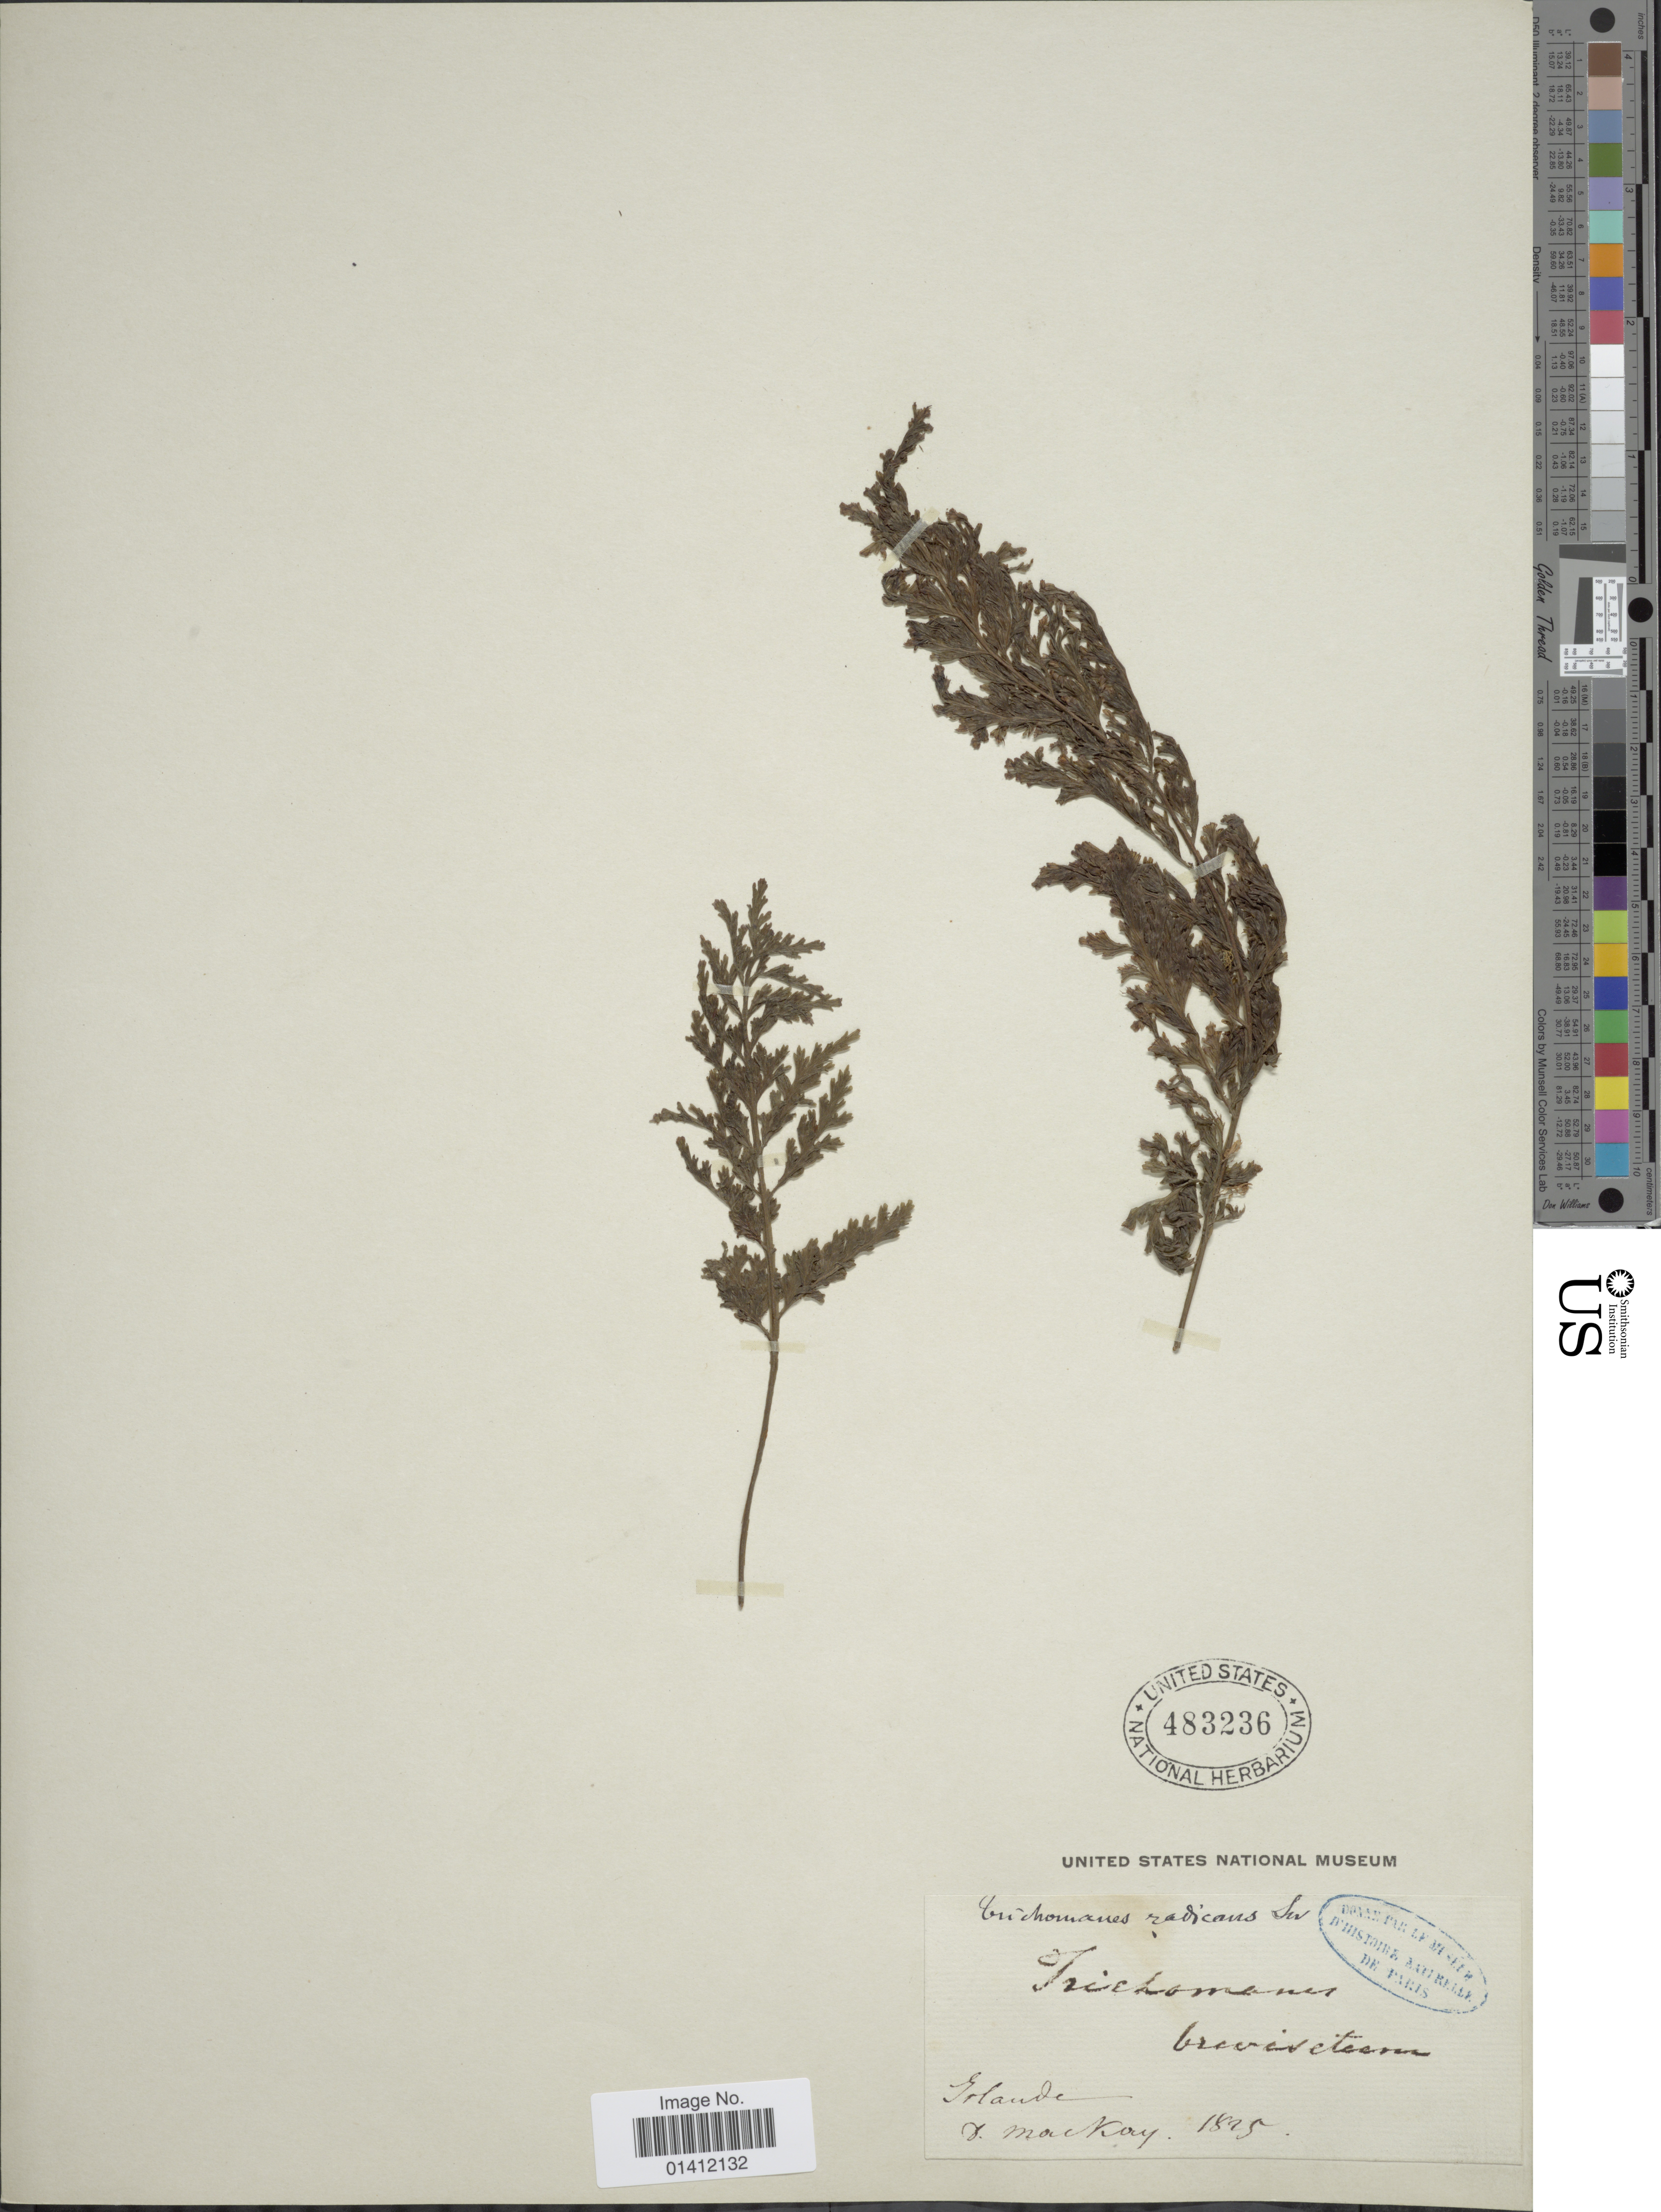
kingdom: Plantae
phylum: Tracheophyta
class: Polypodiopsida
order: Hymenophyllales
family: Hymenophyllaceae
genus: Vandenboschia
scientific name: Vandenboschia speciosa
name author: (Willd.) G. Kunkel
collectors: P. Mackay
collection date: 1825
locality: Erlande [interpreted]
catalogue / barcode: US 483236